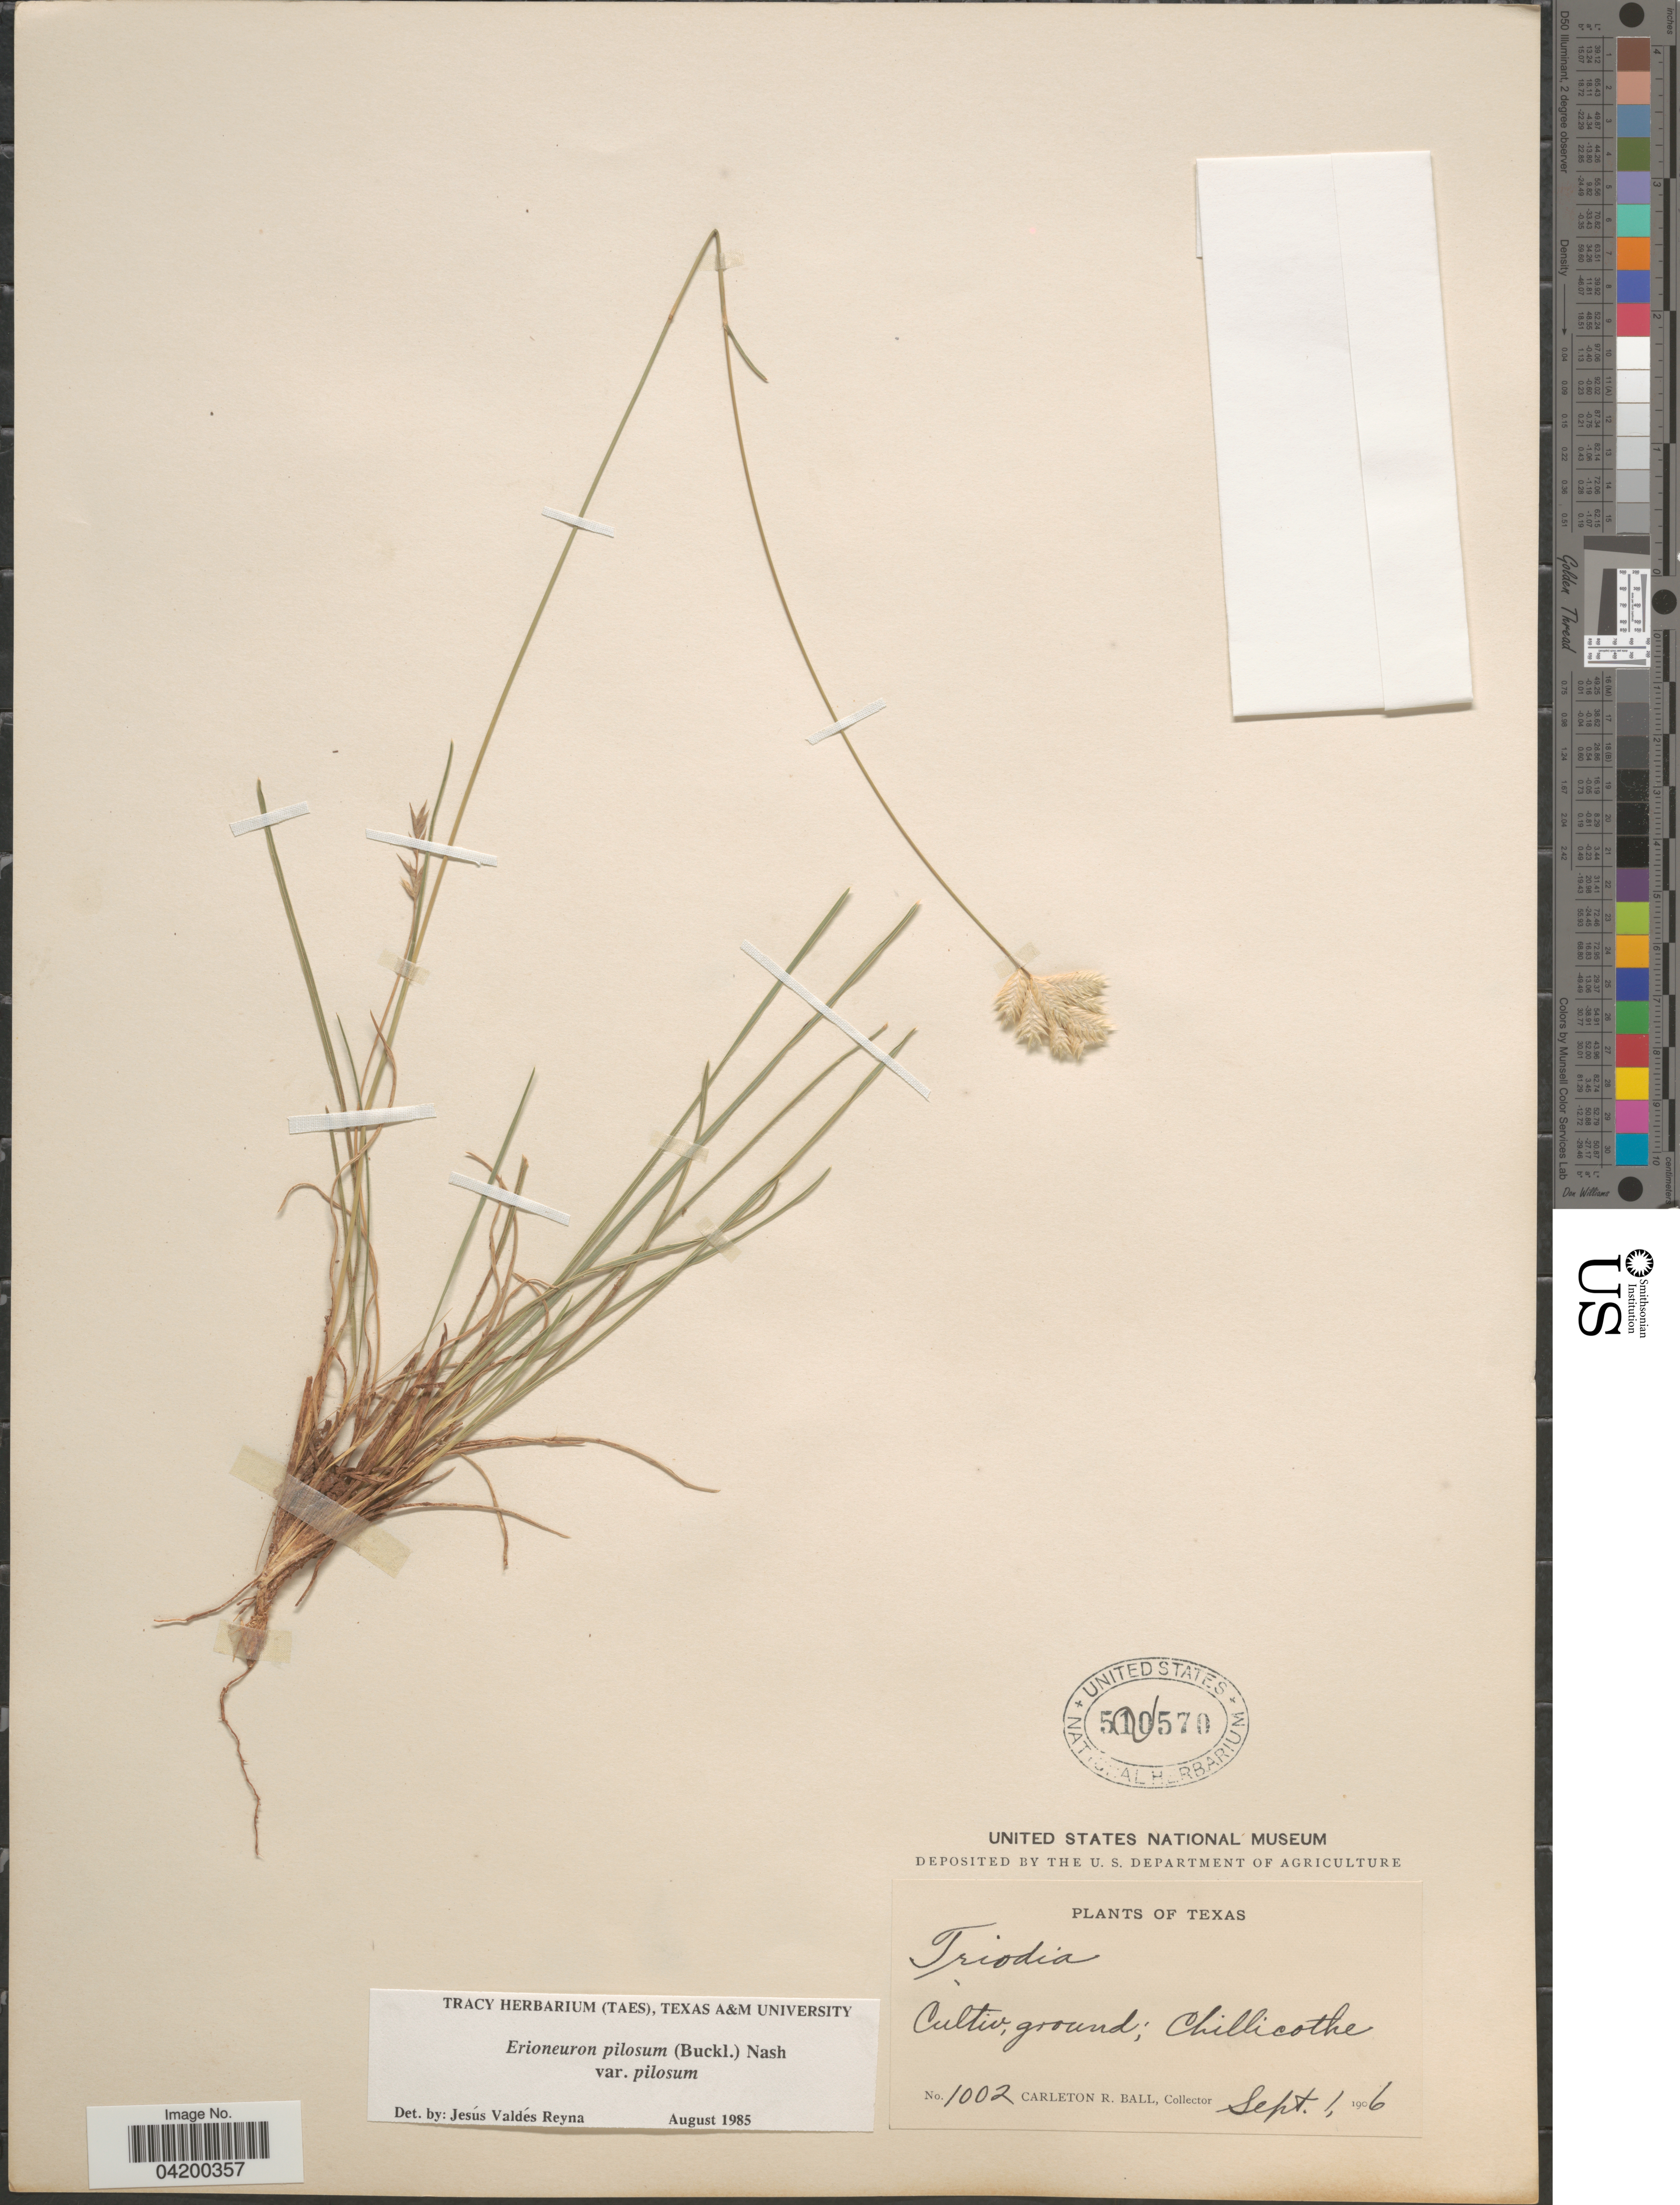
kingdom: Plantae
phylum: Tracheophyta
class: Liliopsida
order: Poales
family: Poaceae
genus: Erioneuron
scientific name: Erioneuron pilosum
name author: (Buckley) Nash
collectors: C. R. Ball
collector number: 1002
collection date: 1906-09-01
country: United States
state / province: Texas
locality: Chillicothe.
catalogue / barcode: US 510570